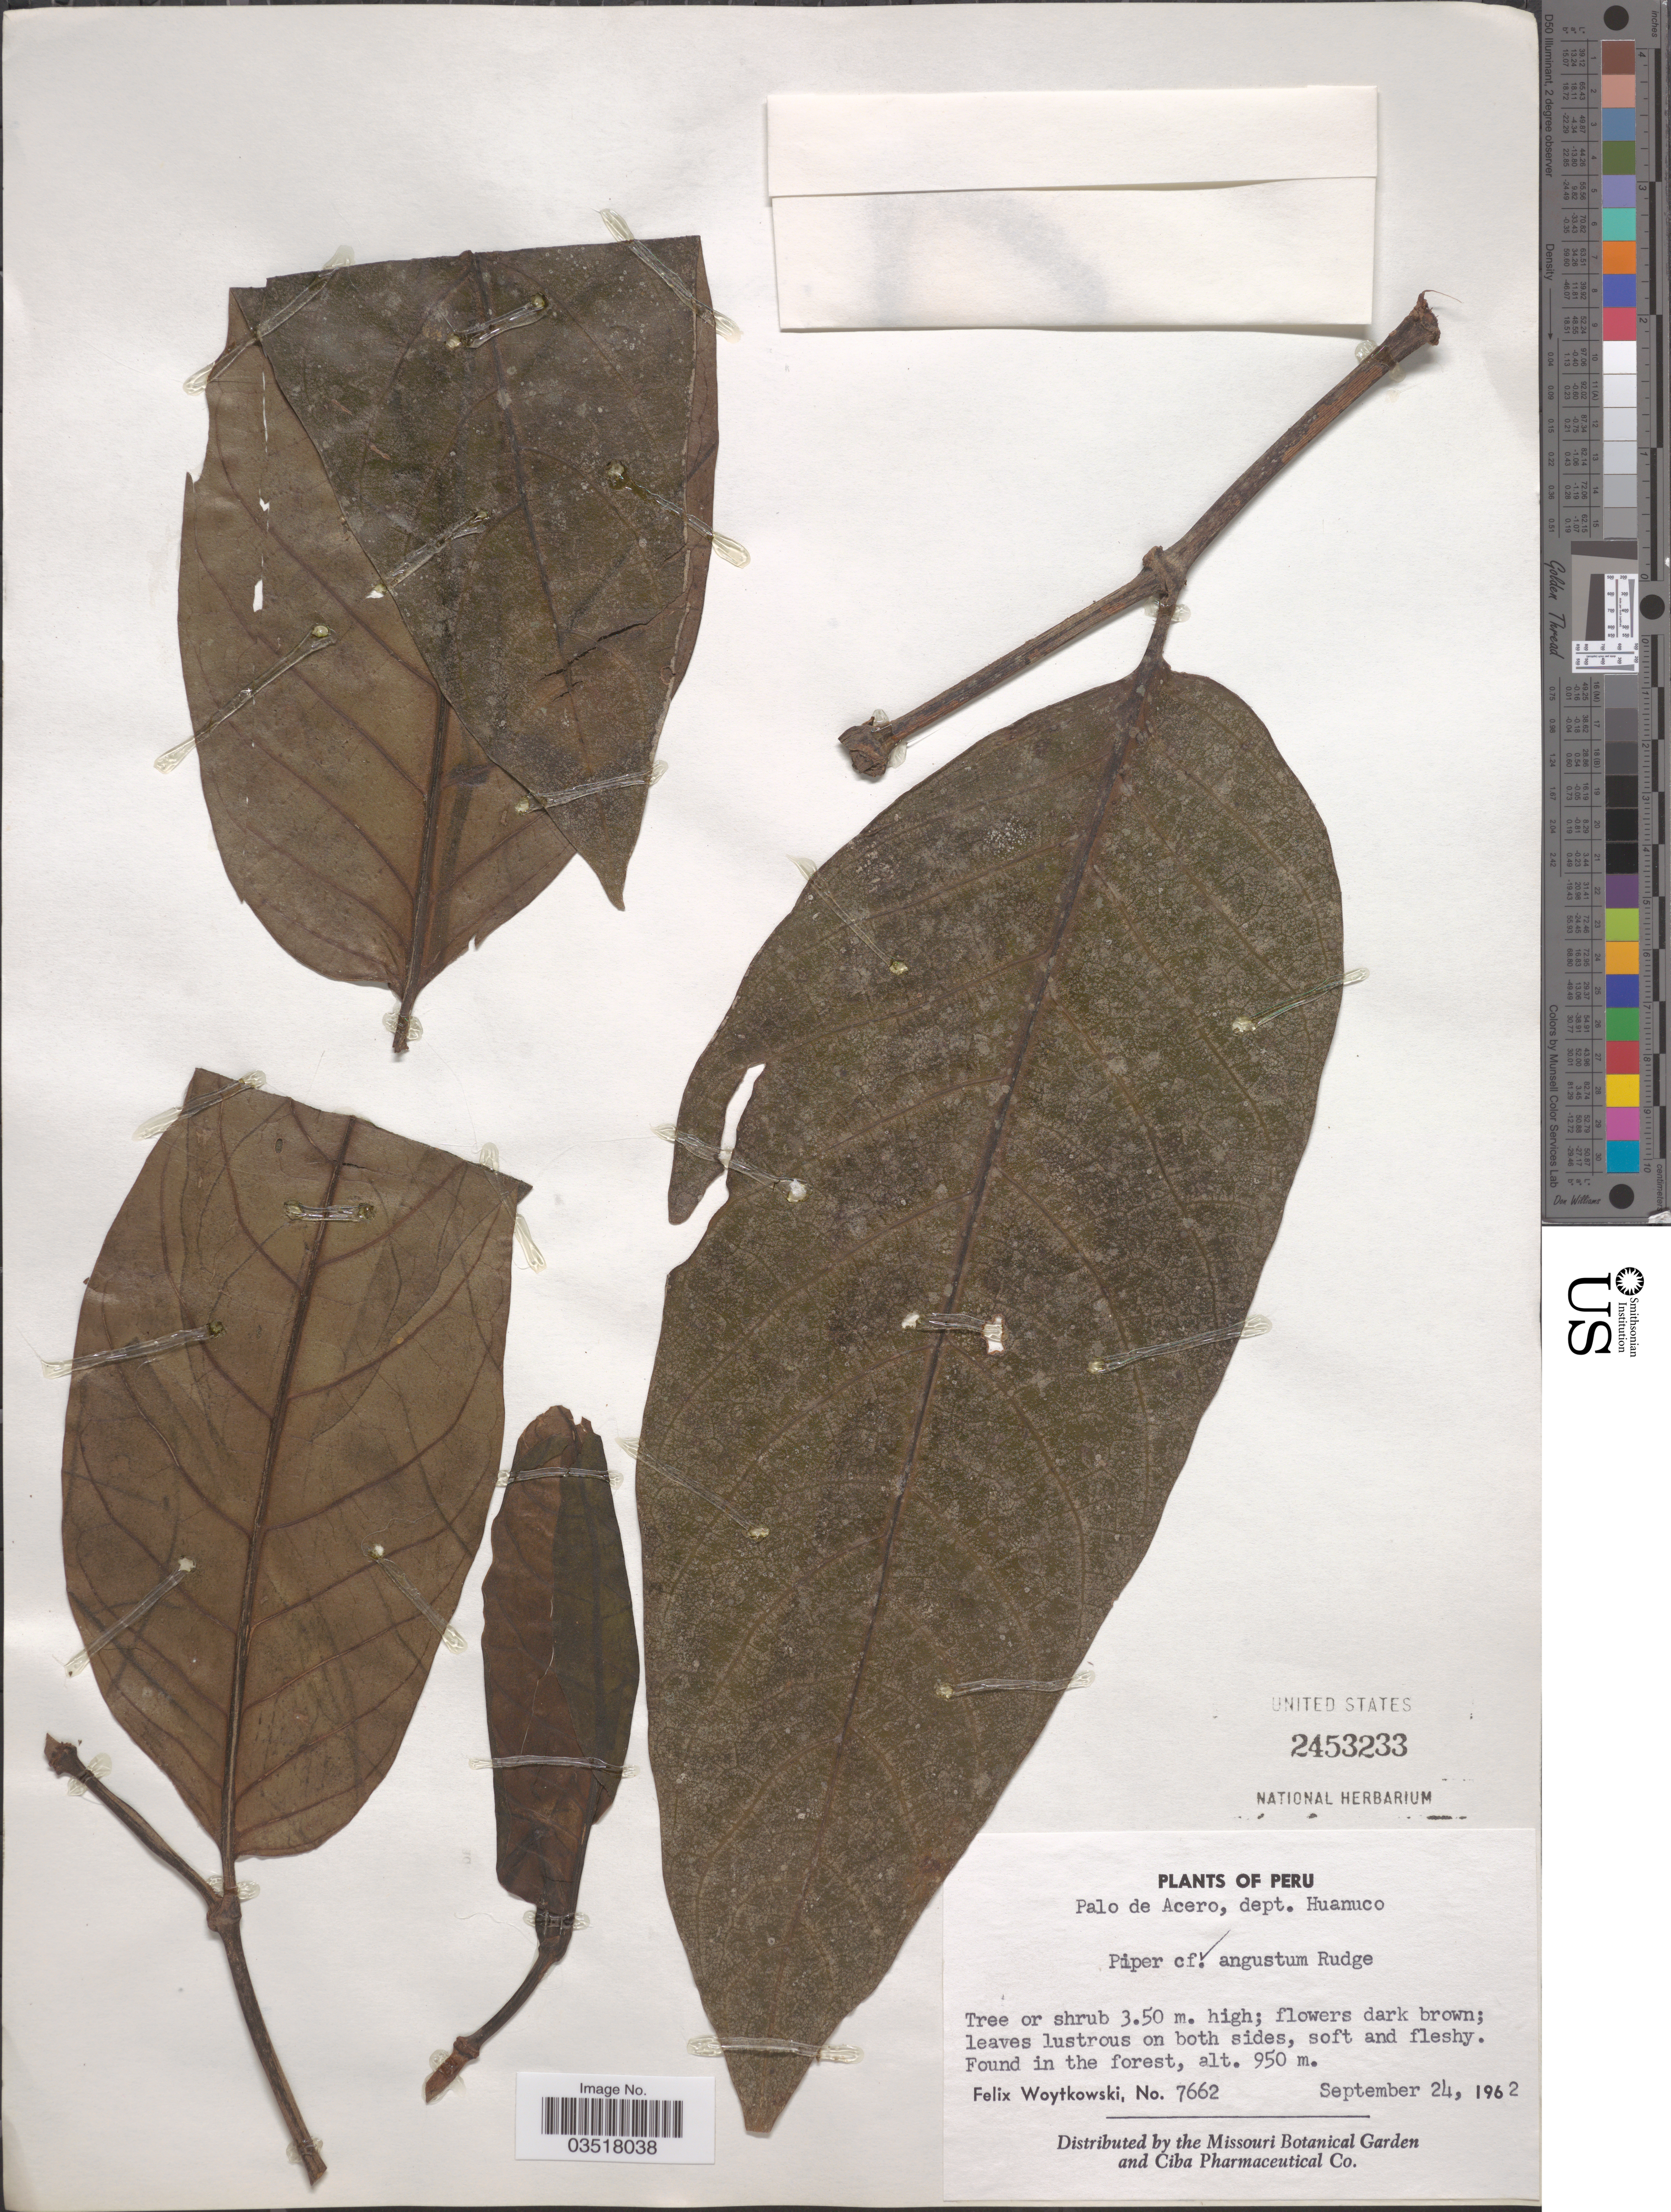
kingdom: Plantae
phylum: Tracheophyta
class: Magnoliopsida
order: Piperales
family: Piperaceae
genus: Piper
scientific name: Piper augustum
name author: Rudge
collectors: F. Woytkowski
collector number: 7662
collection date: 1962-09-24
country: Peru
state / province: Huánuco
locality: Palo de Acero, dept. Huanuco.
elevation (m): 950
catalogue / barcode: US 2453233